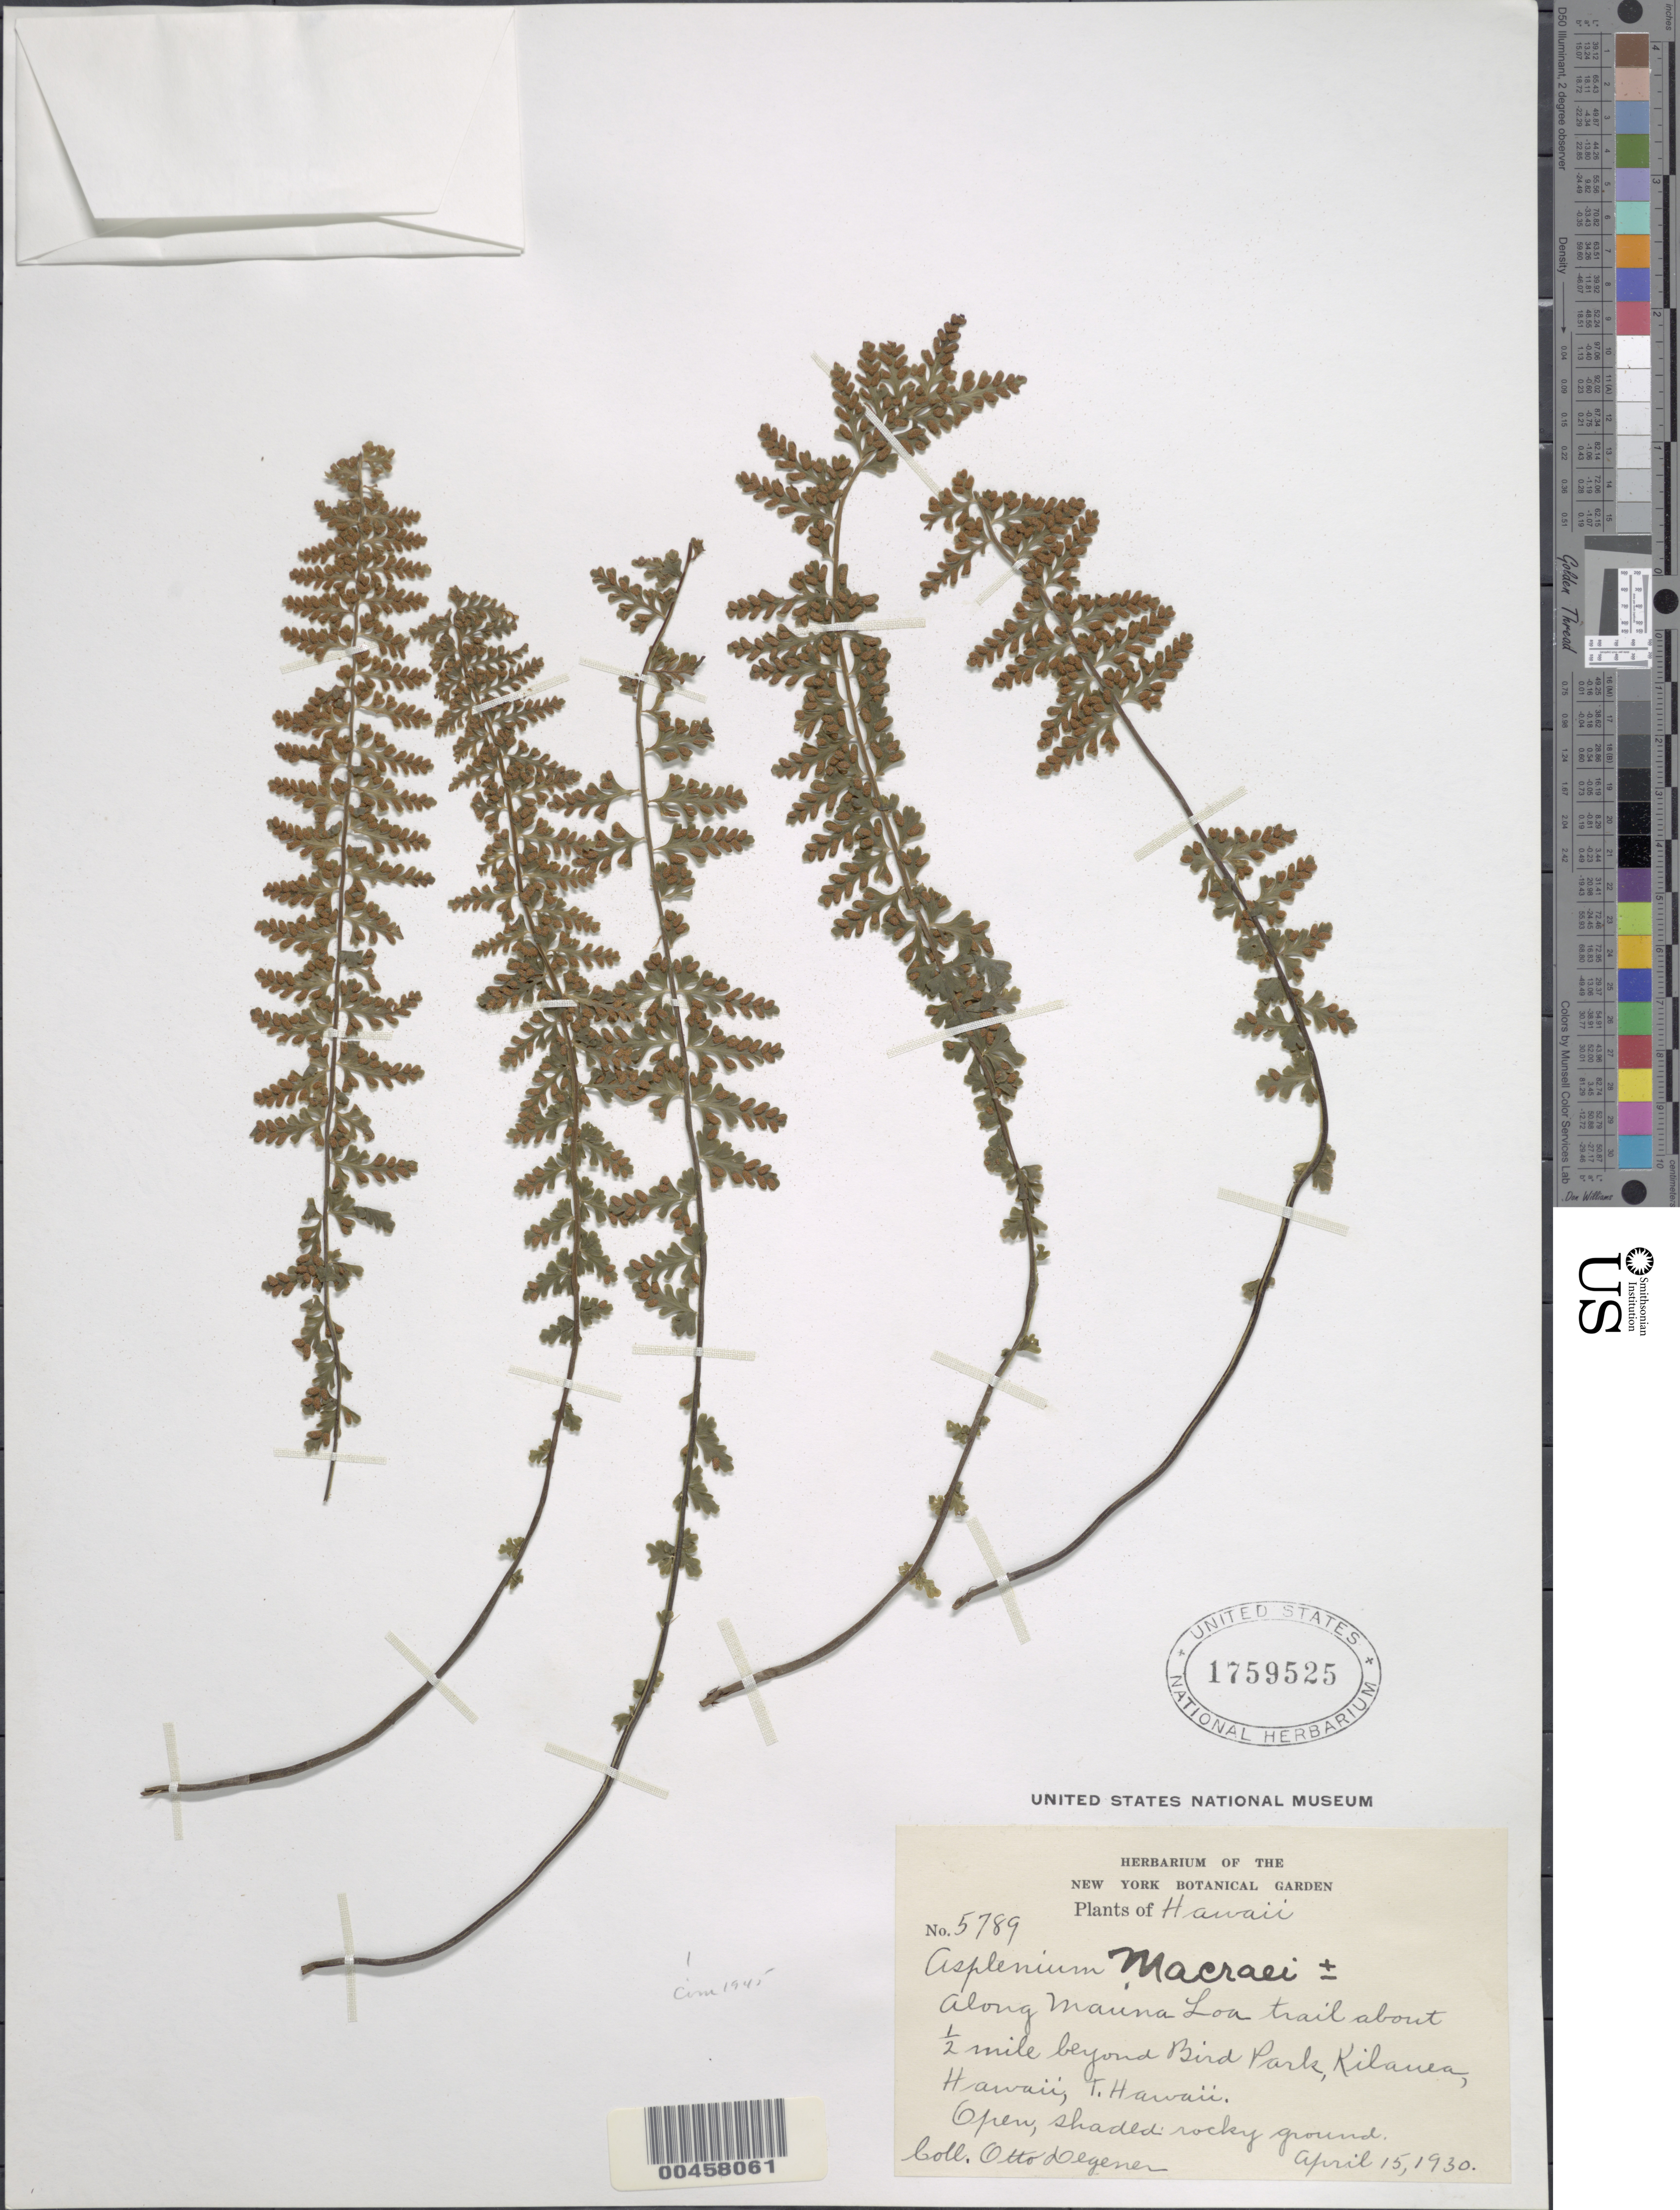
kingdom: Plantae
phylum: Tracheophyta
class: Polypodiopsida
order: Polypodiales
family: Aspleniaceae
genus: Asplenium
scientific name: Asplenium macraei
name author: Hook. & Grev.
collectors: O. Degener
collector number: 5789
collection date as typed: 15 Apr 1930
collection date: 1930-04-15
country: United States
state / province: Hawaii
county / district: Hawaii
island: Hawaii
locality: Along Mauna Loa trail about 0.5 mile beyond Bird Park, Kilauea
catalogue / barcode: US 1759525